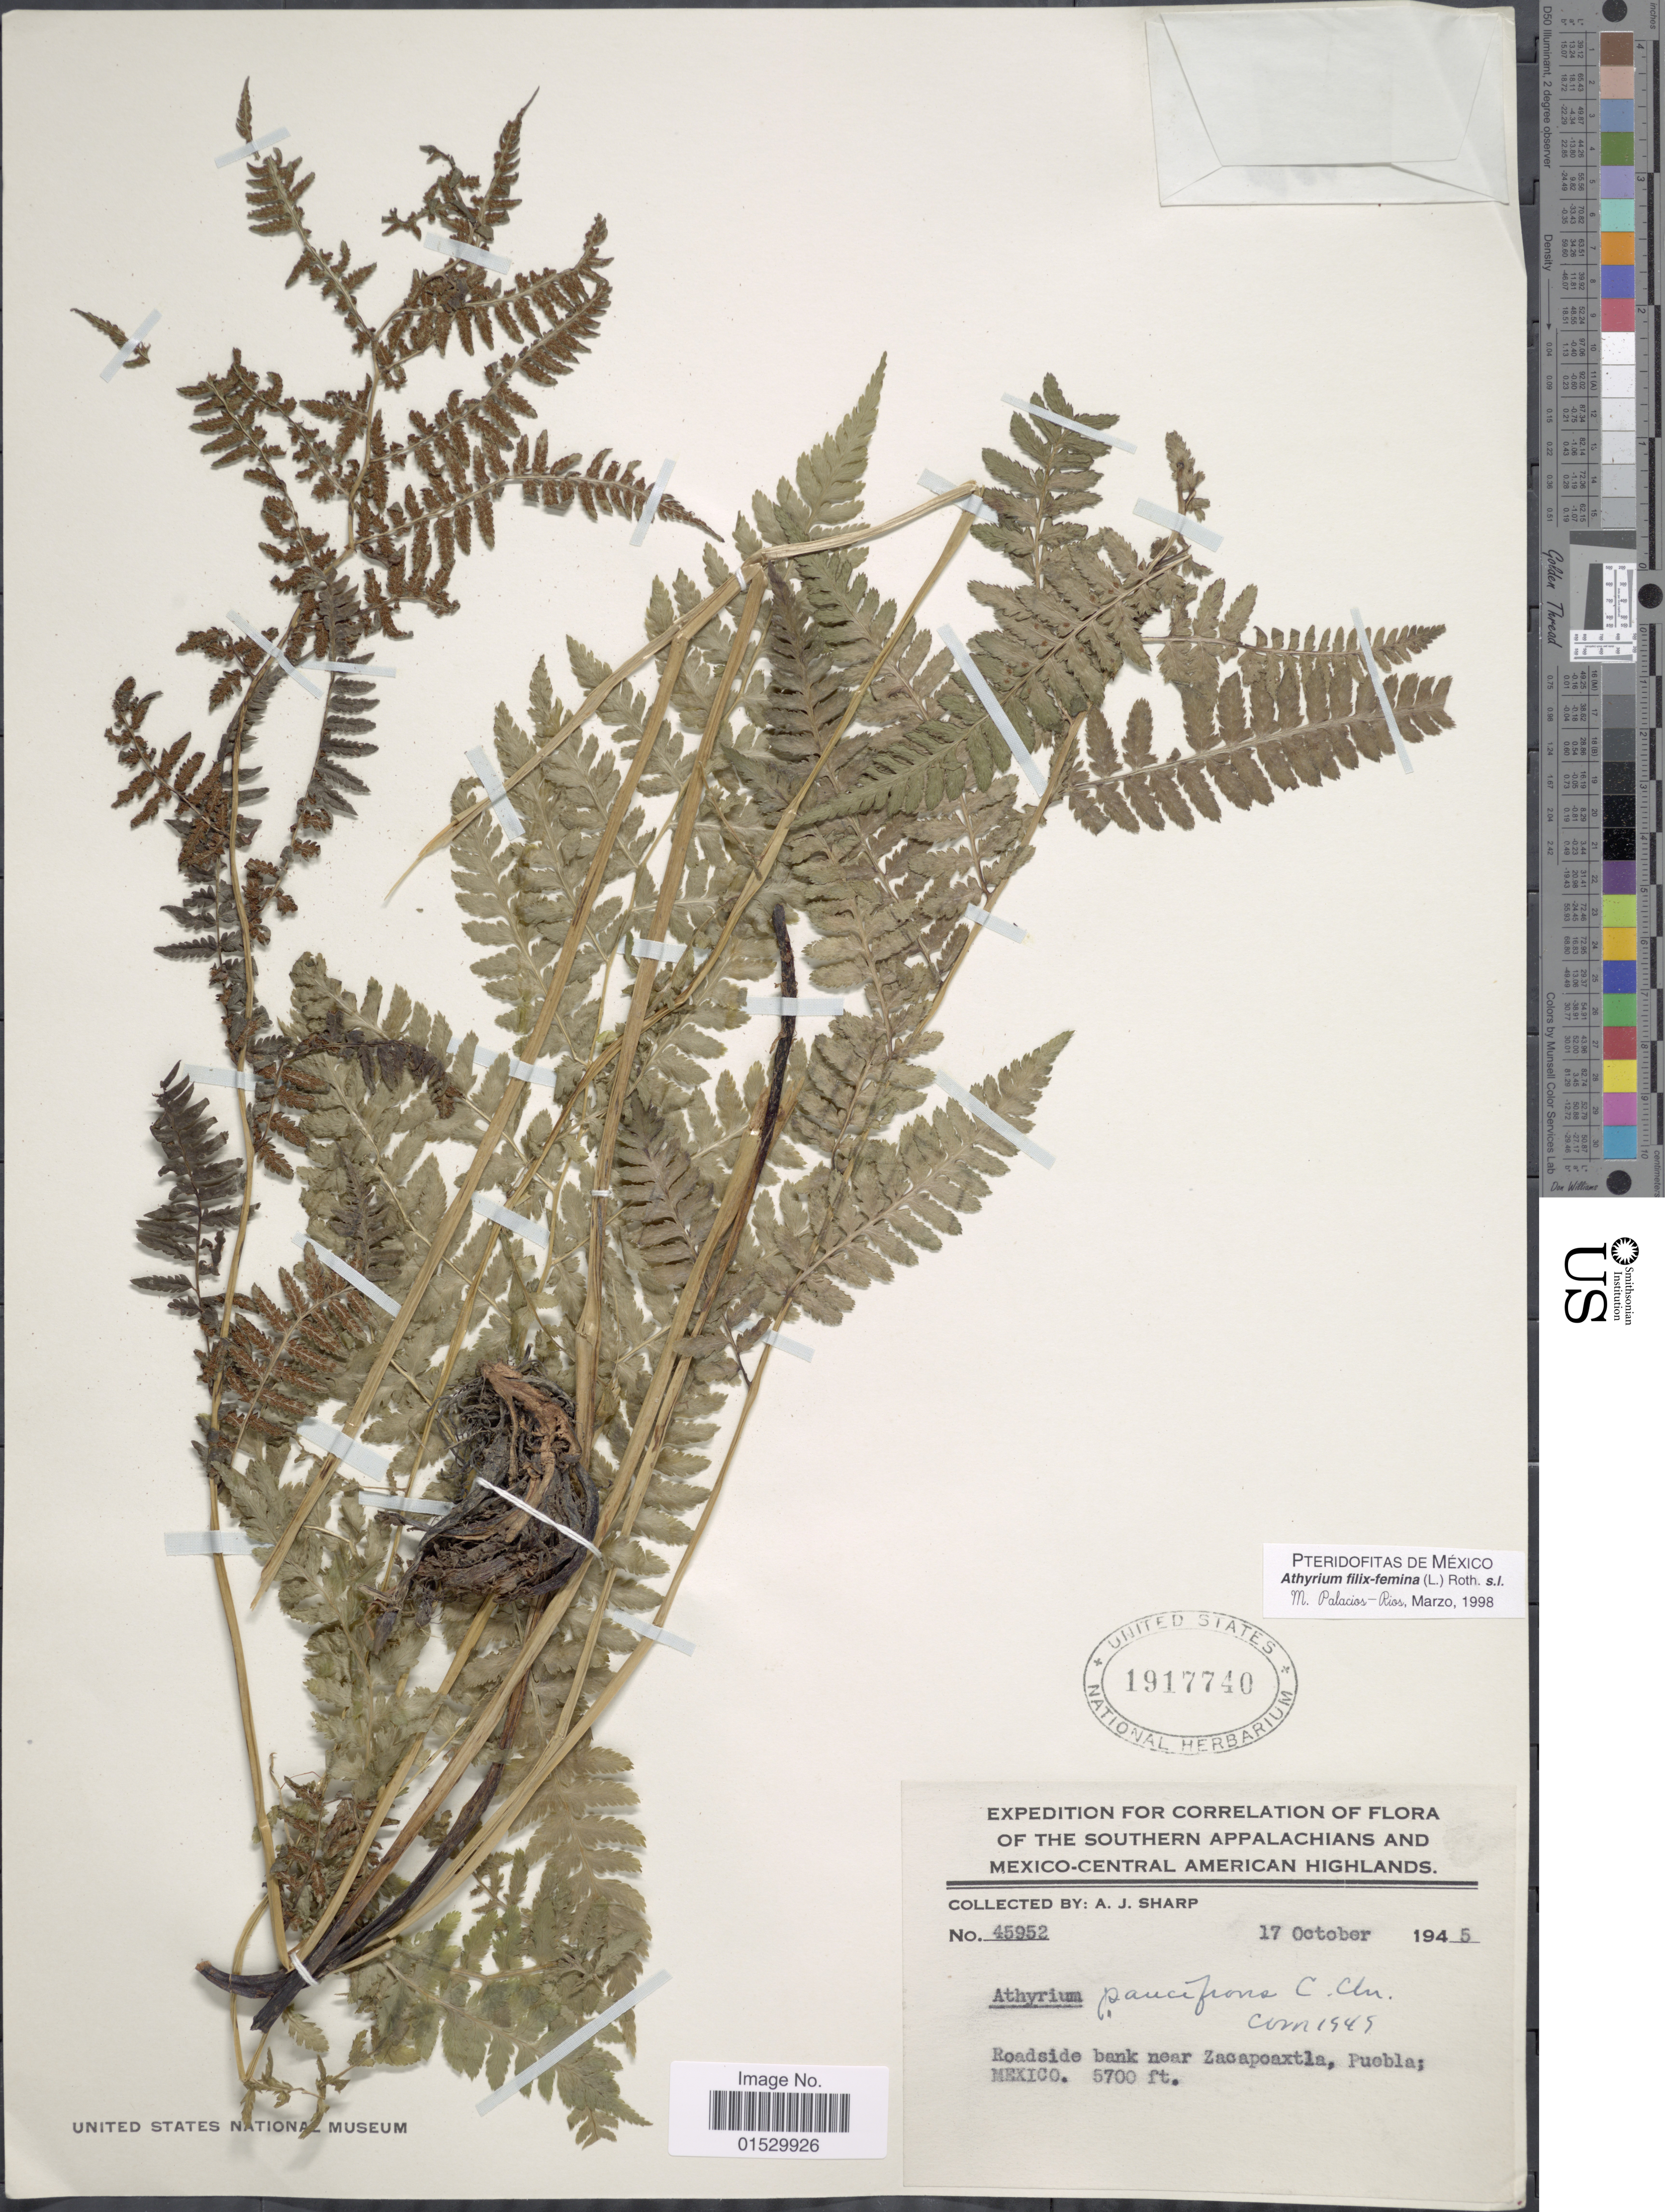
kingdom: Plantae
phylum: Tracheophyta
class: Polypodiopsida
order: Polypodiales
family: Athyriaceae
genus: Athyrium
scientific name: Athyrium bourgeaui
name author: E. Fourn.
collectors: A. J. Sharp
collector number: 45952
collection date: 1945-10-17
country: Mexico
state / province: Puebla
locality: Southern Appalachians and Mexico-Central American Highlands, Roadside bank near Zacapoaxtla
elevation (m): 1737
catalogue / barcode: US 1917740